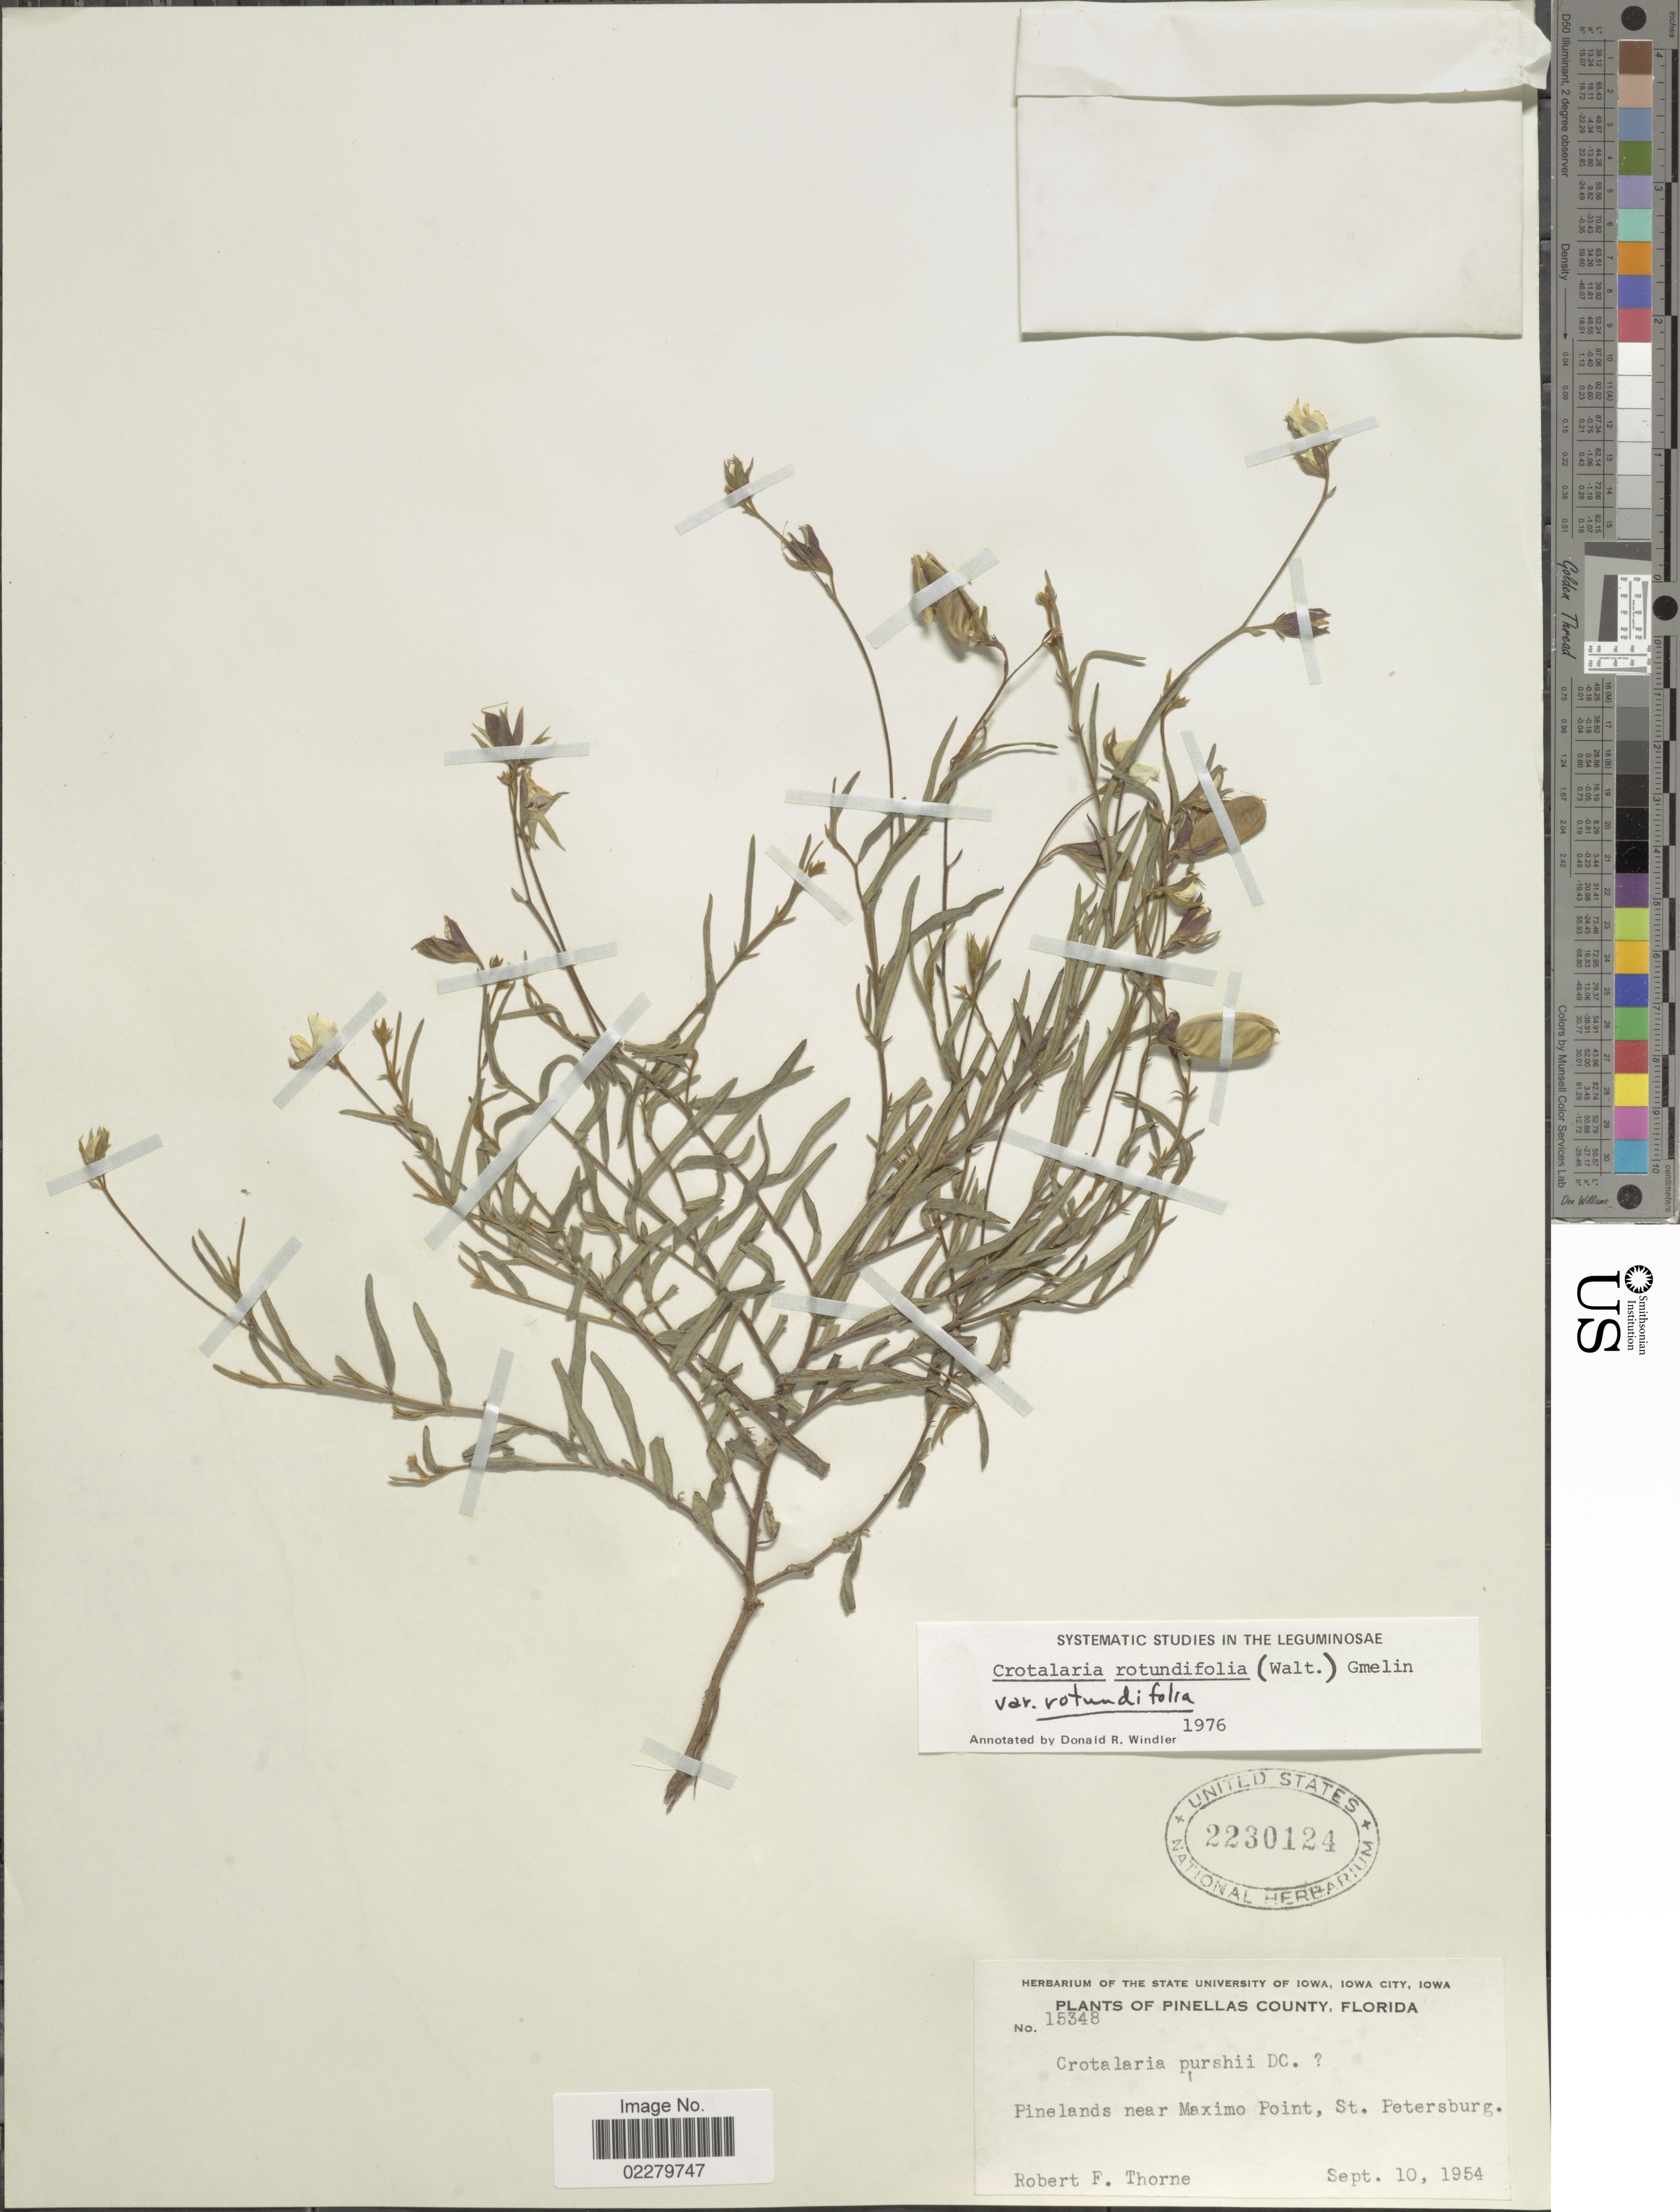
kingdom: Plantae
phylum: Tracheophyta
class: Magnoliopsida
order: Fabales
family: Fabaceae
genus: Crotalaria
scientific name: Crotalaria rotundifolia var. rotundifolia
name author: (Walter) J.F. Gmel.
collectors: R. F. Thorne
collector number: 15348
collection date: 1954-09-10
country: United States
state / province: Florida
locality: Pinellas County, Florida. Pinelands near Maximom Point, St. Petersburg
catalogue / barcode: US 2230124